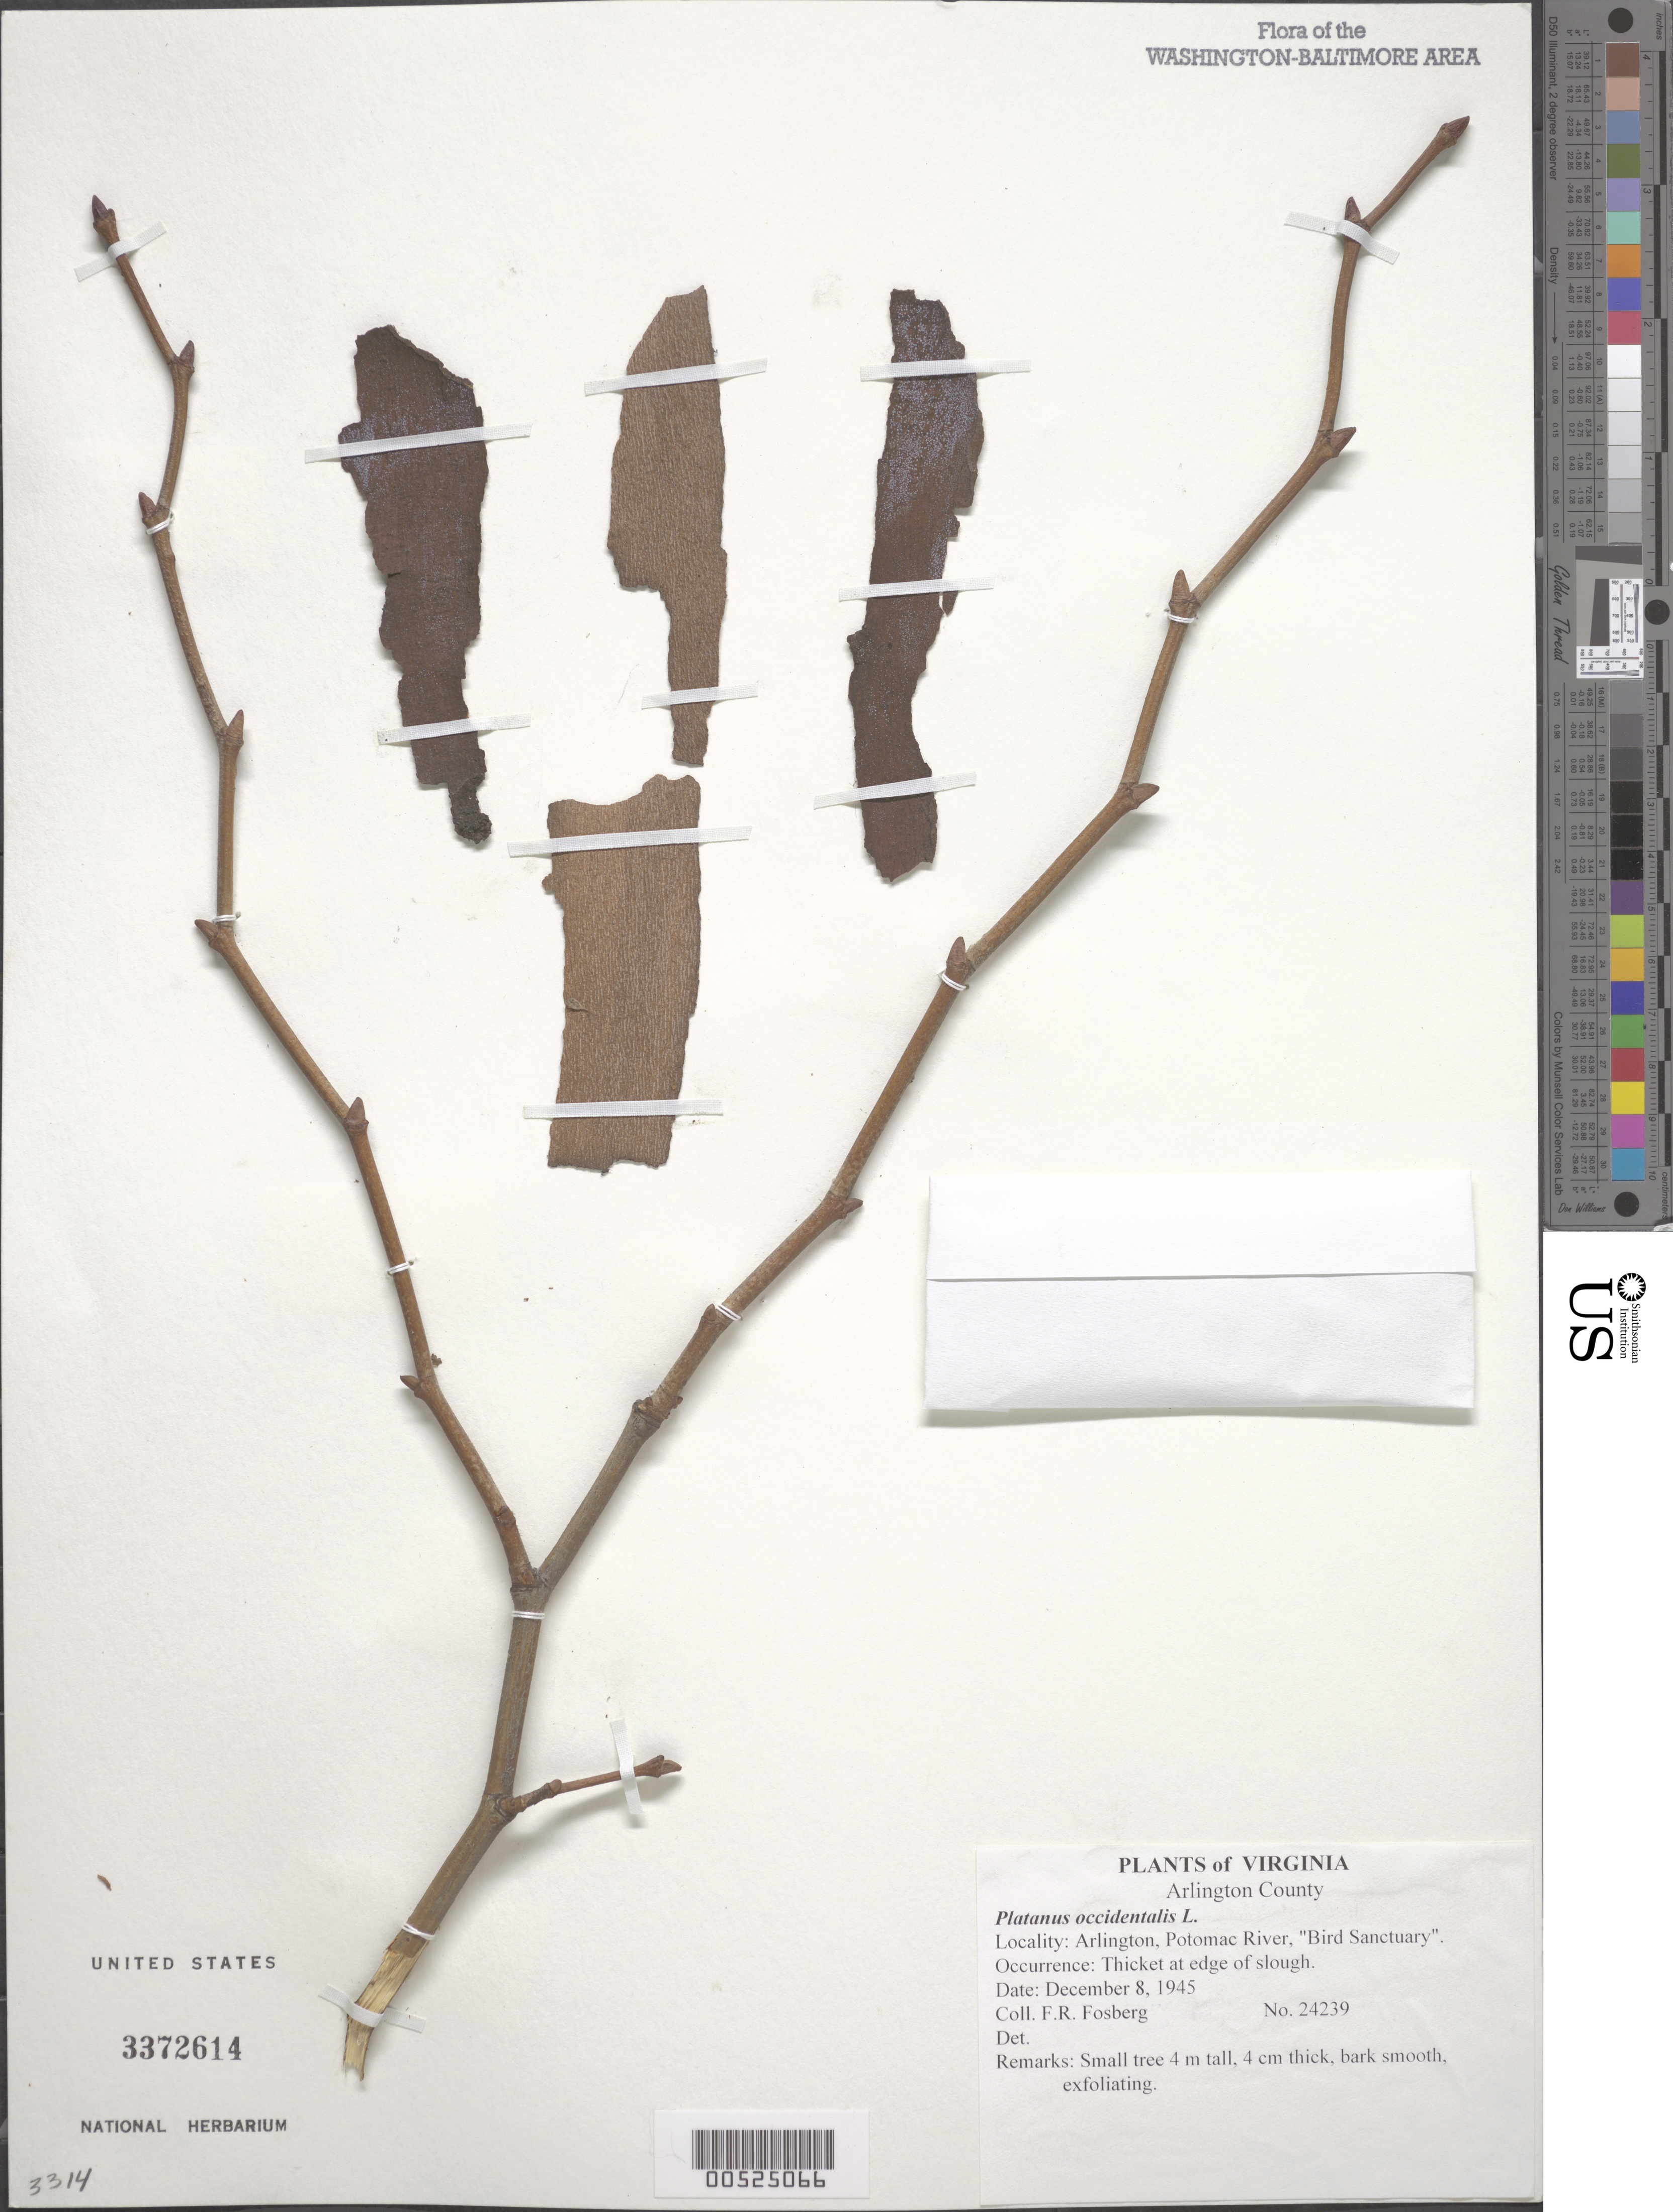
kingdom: Plantae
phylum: Tracheophyta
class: Magnoliopsida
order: Proteales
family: Platanaceae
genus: Platanus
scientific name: Platanus occidentalis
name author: L.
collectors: F. R. Fosberg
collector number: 24239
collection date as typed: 08 Dec 1945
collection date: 1945-12-08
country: United States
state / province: Virginia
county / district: Arlington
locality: Arlington, Potomac River, "Bird Sanctuary".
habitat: Thicket at edge of slough.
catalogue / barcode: US 3372614